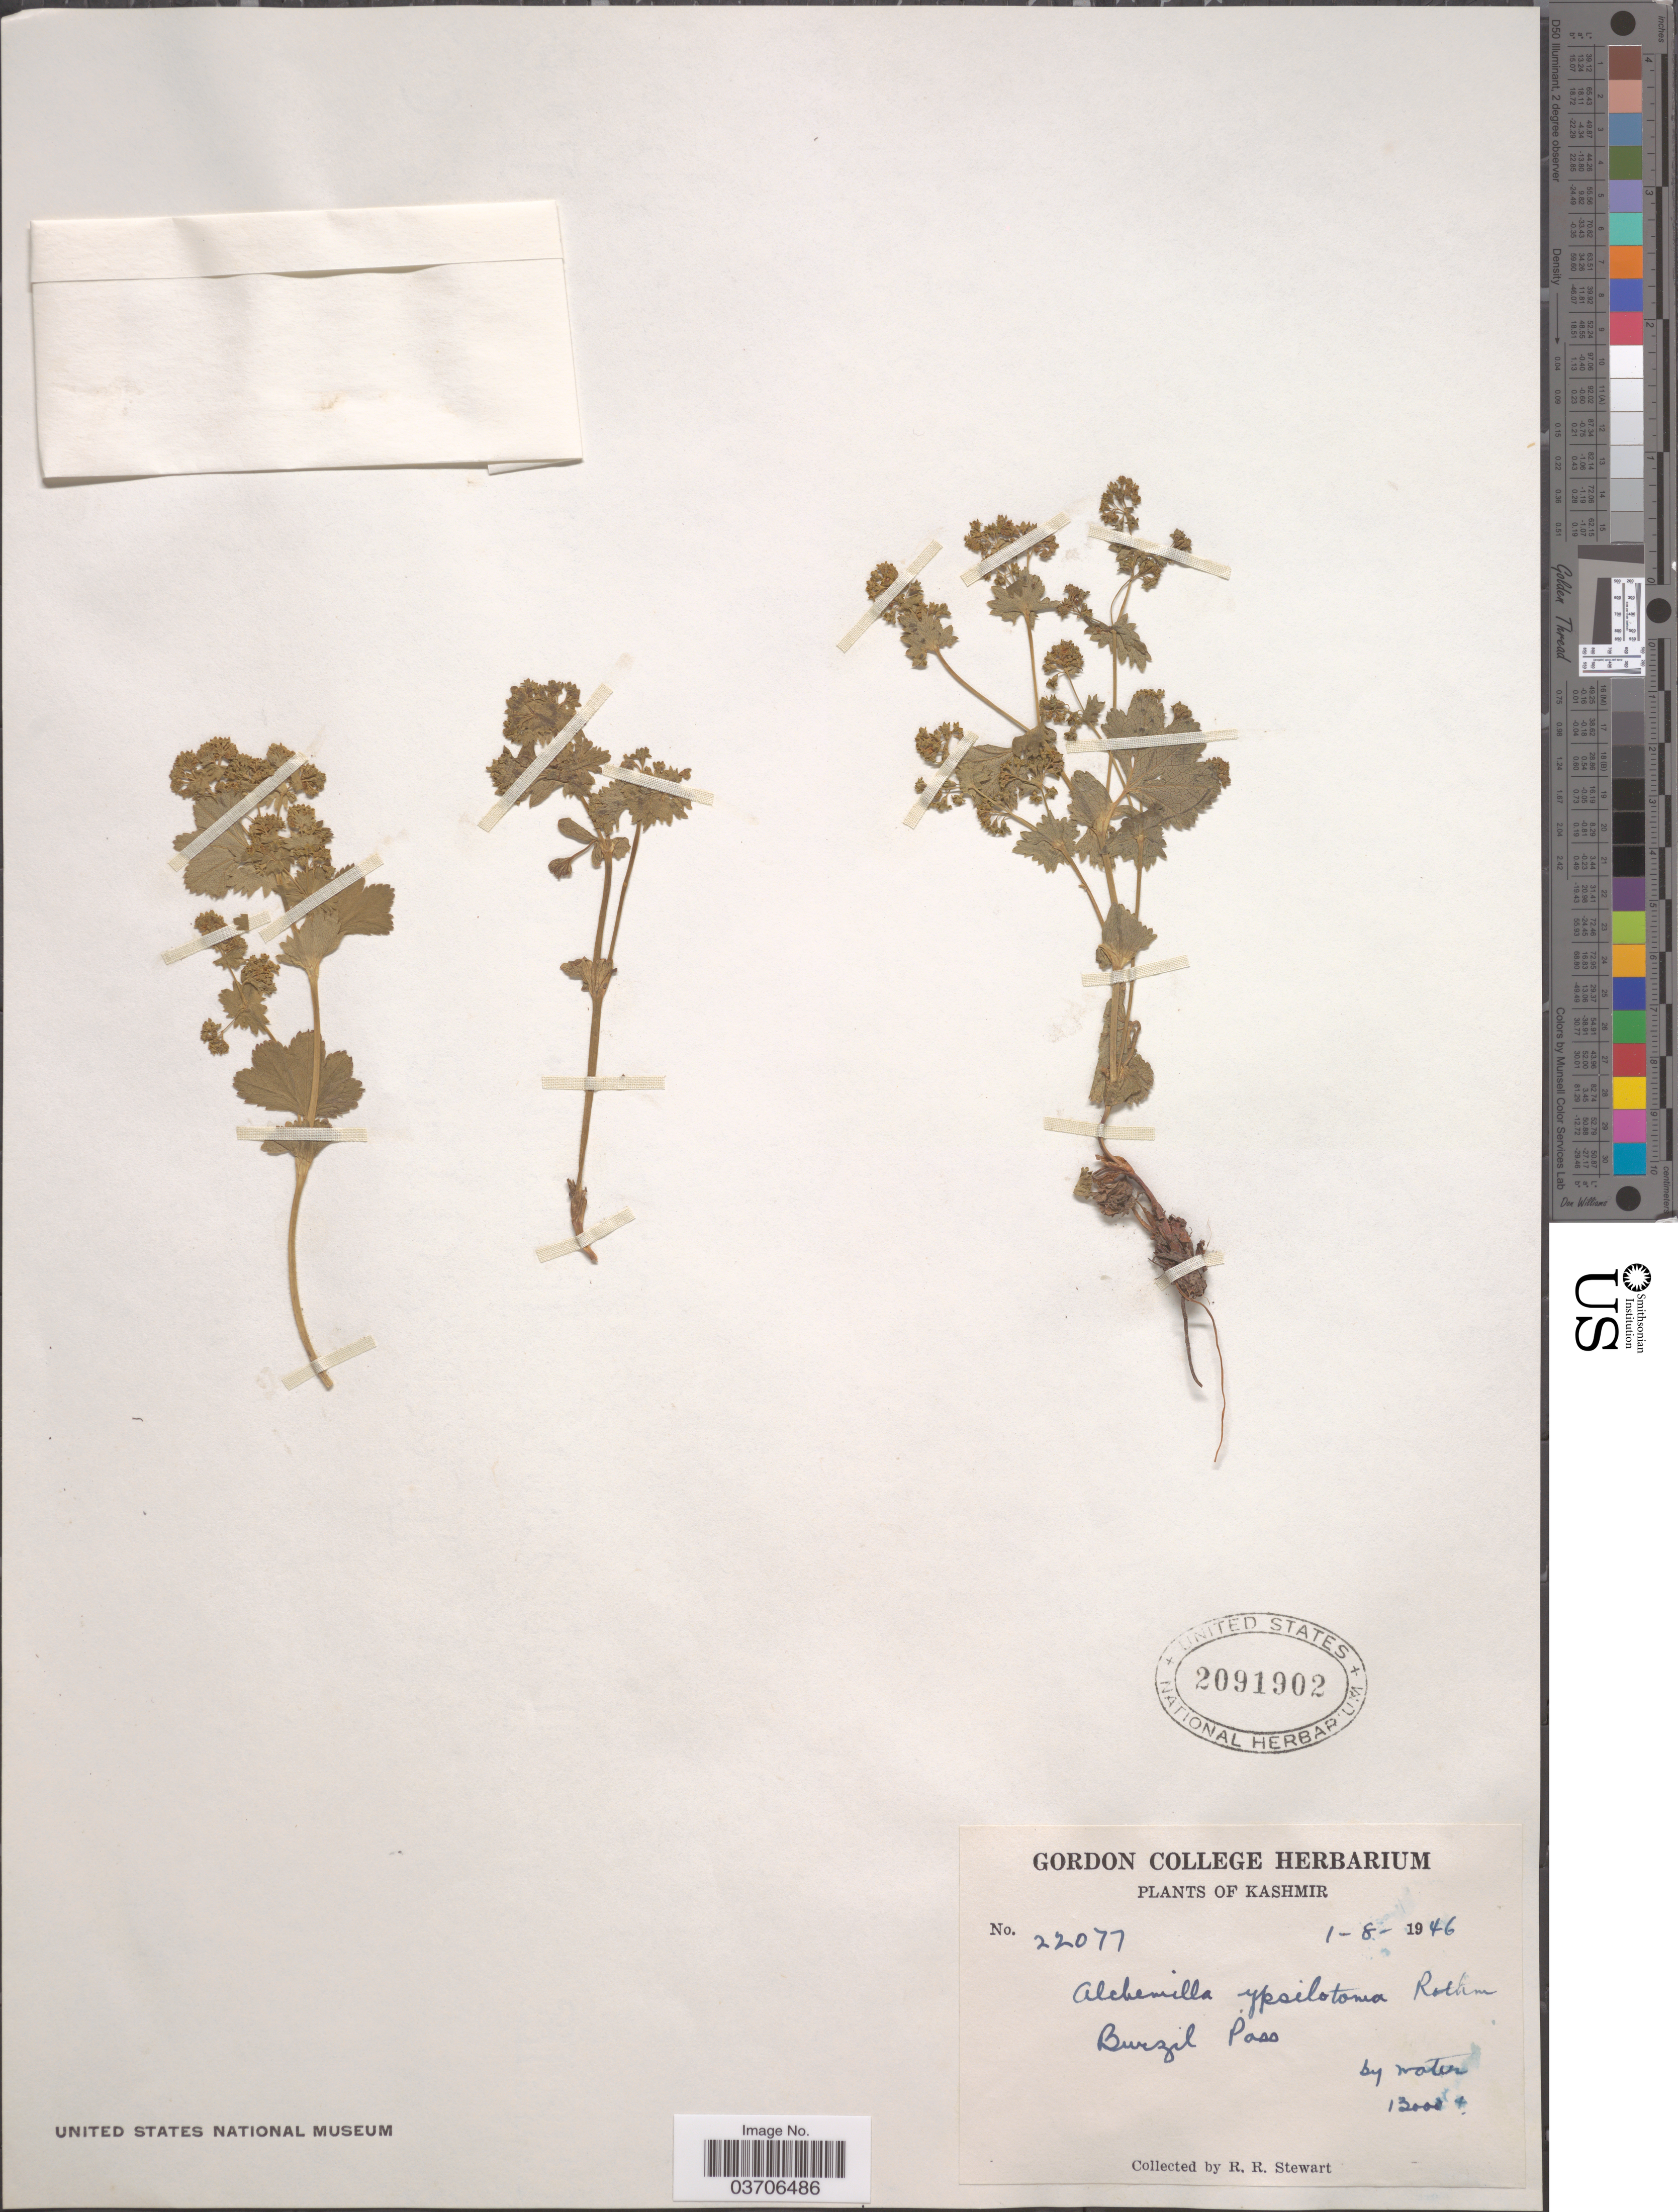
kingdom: Plantae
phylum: Tracheophyta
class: Magnoliopsida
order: Rosales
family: Rosaceae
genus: Alchemilla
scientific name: Alchemilla ypsilotoma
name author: Rothm.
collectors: R. Stewart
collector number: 22077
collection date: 1946-08-01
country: India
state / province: Jammu and Kashmir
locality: Kashmir. Burzil Pass.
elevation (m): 3962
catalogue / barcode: US 2091902